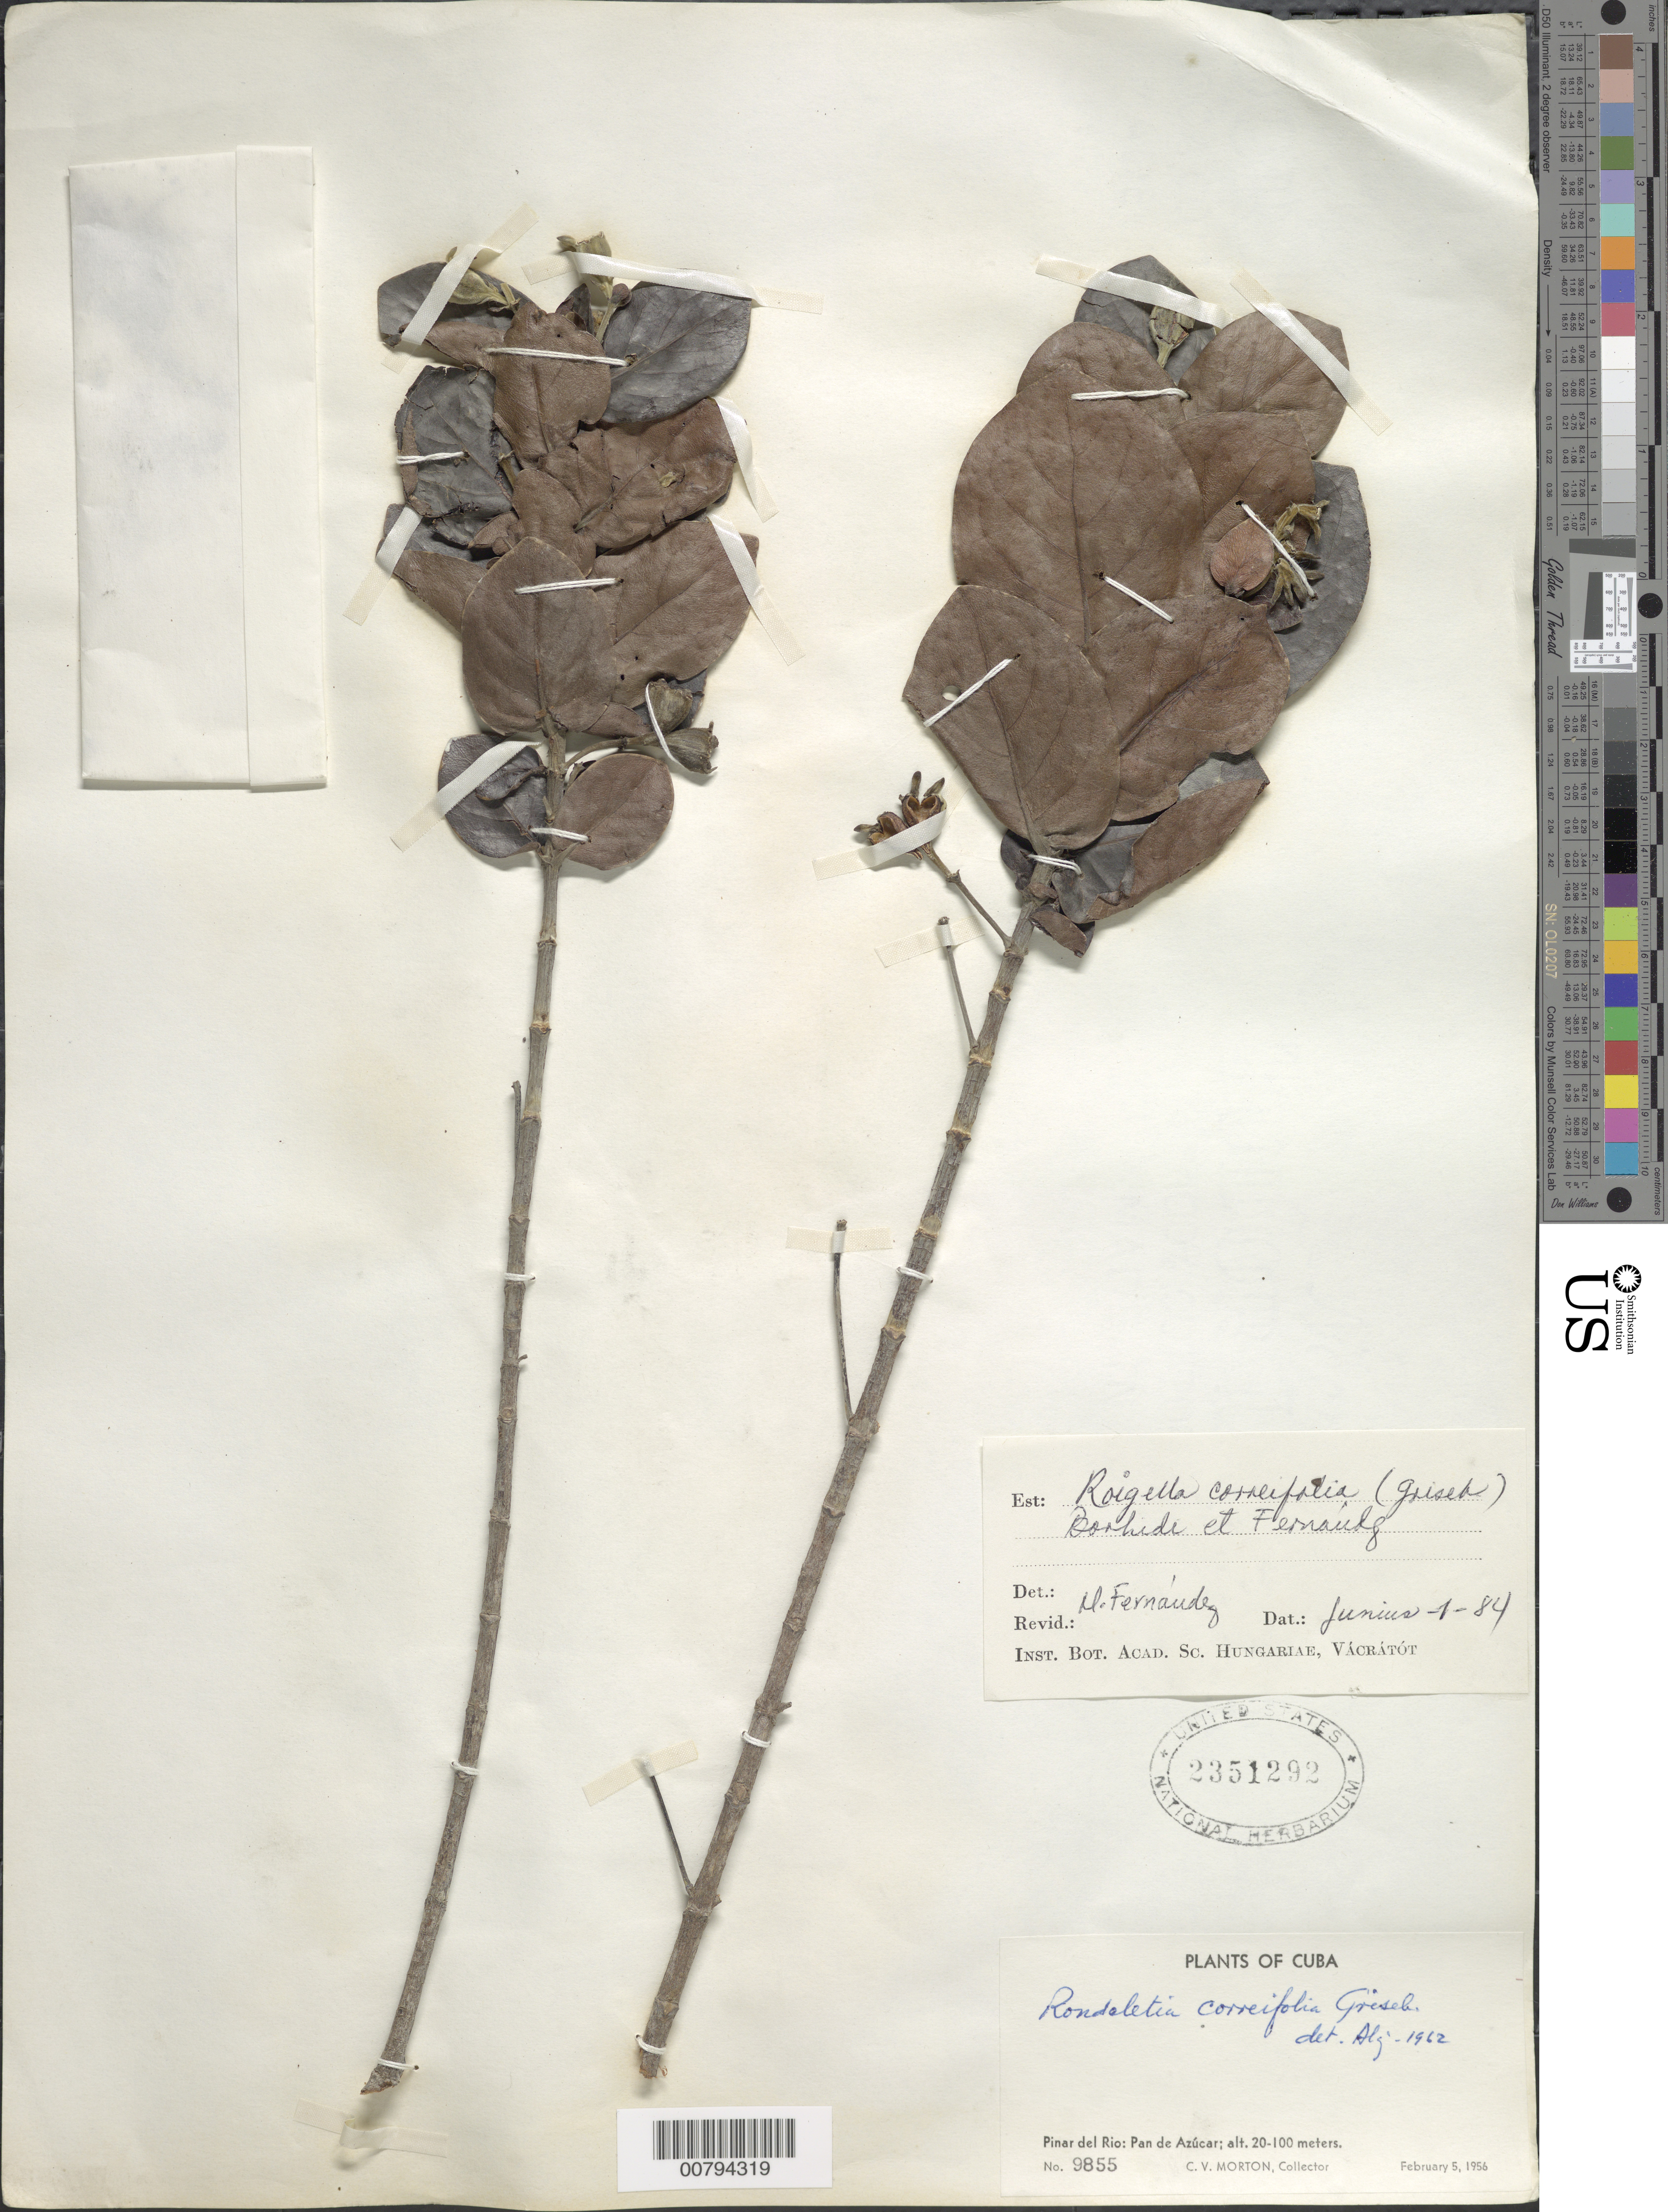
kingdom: Plantae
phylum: Tracheophyta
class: Magnoliopsida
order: Gentianales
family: Rubiaceae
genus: Roigella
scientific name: Roigella correifolia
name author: (Griseb.) Borhidi & Fernández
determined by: Fernandez, M.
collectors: C. V. Morton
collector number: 9855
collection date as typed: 05 Feb 1956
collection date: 1956-02-05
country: Cuba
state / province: Pinar del Río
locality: Pan de Azucar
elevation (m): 20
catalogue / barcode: US 2351292